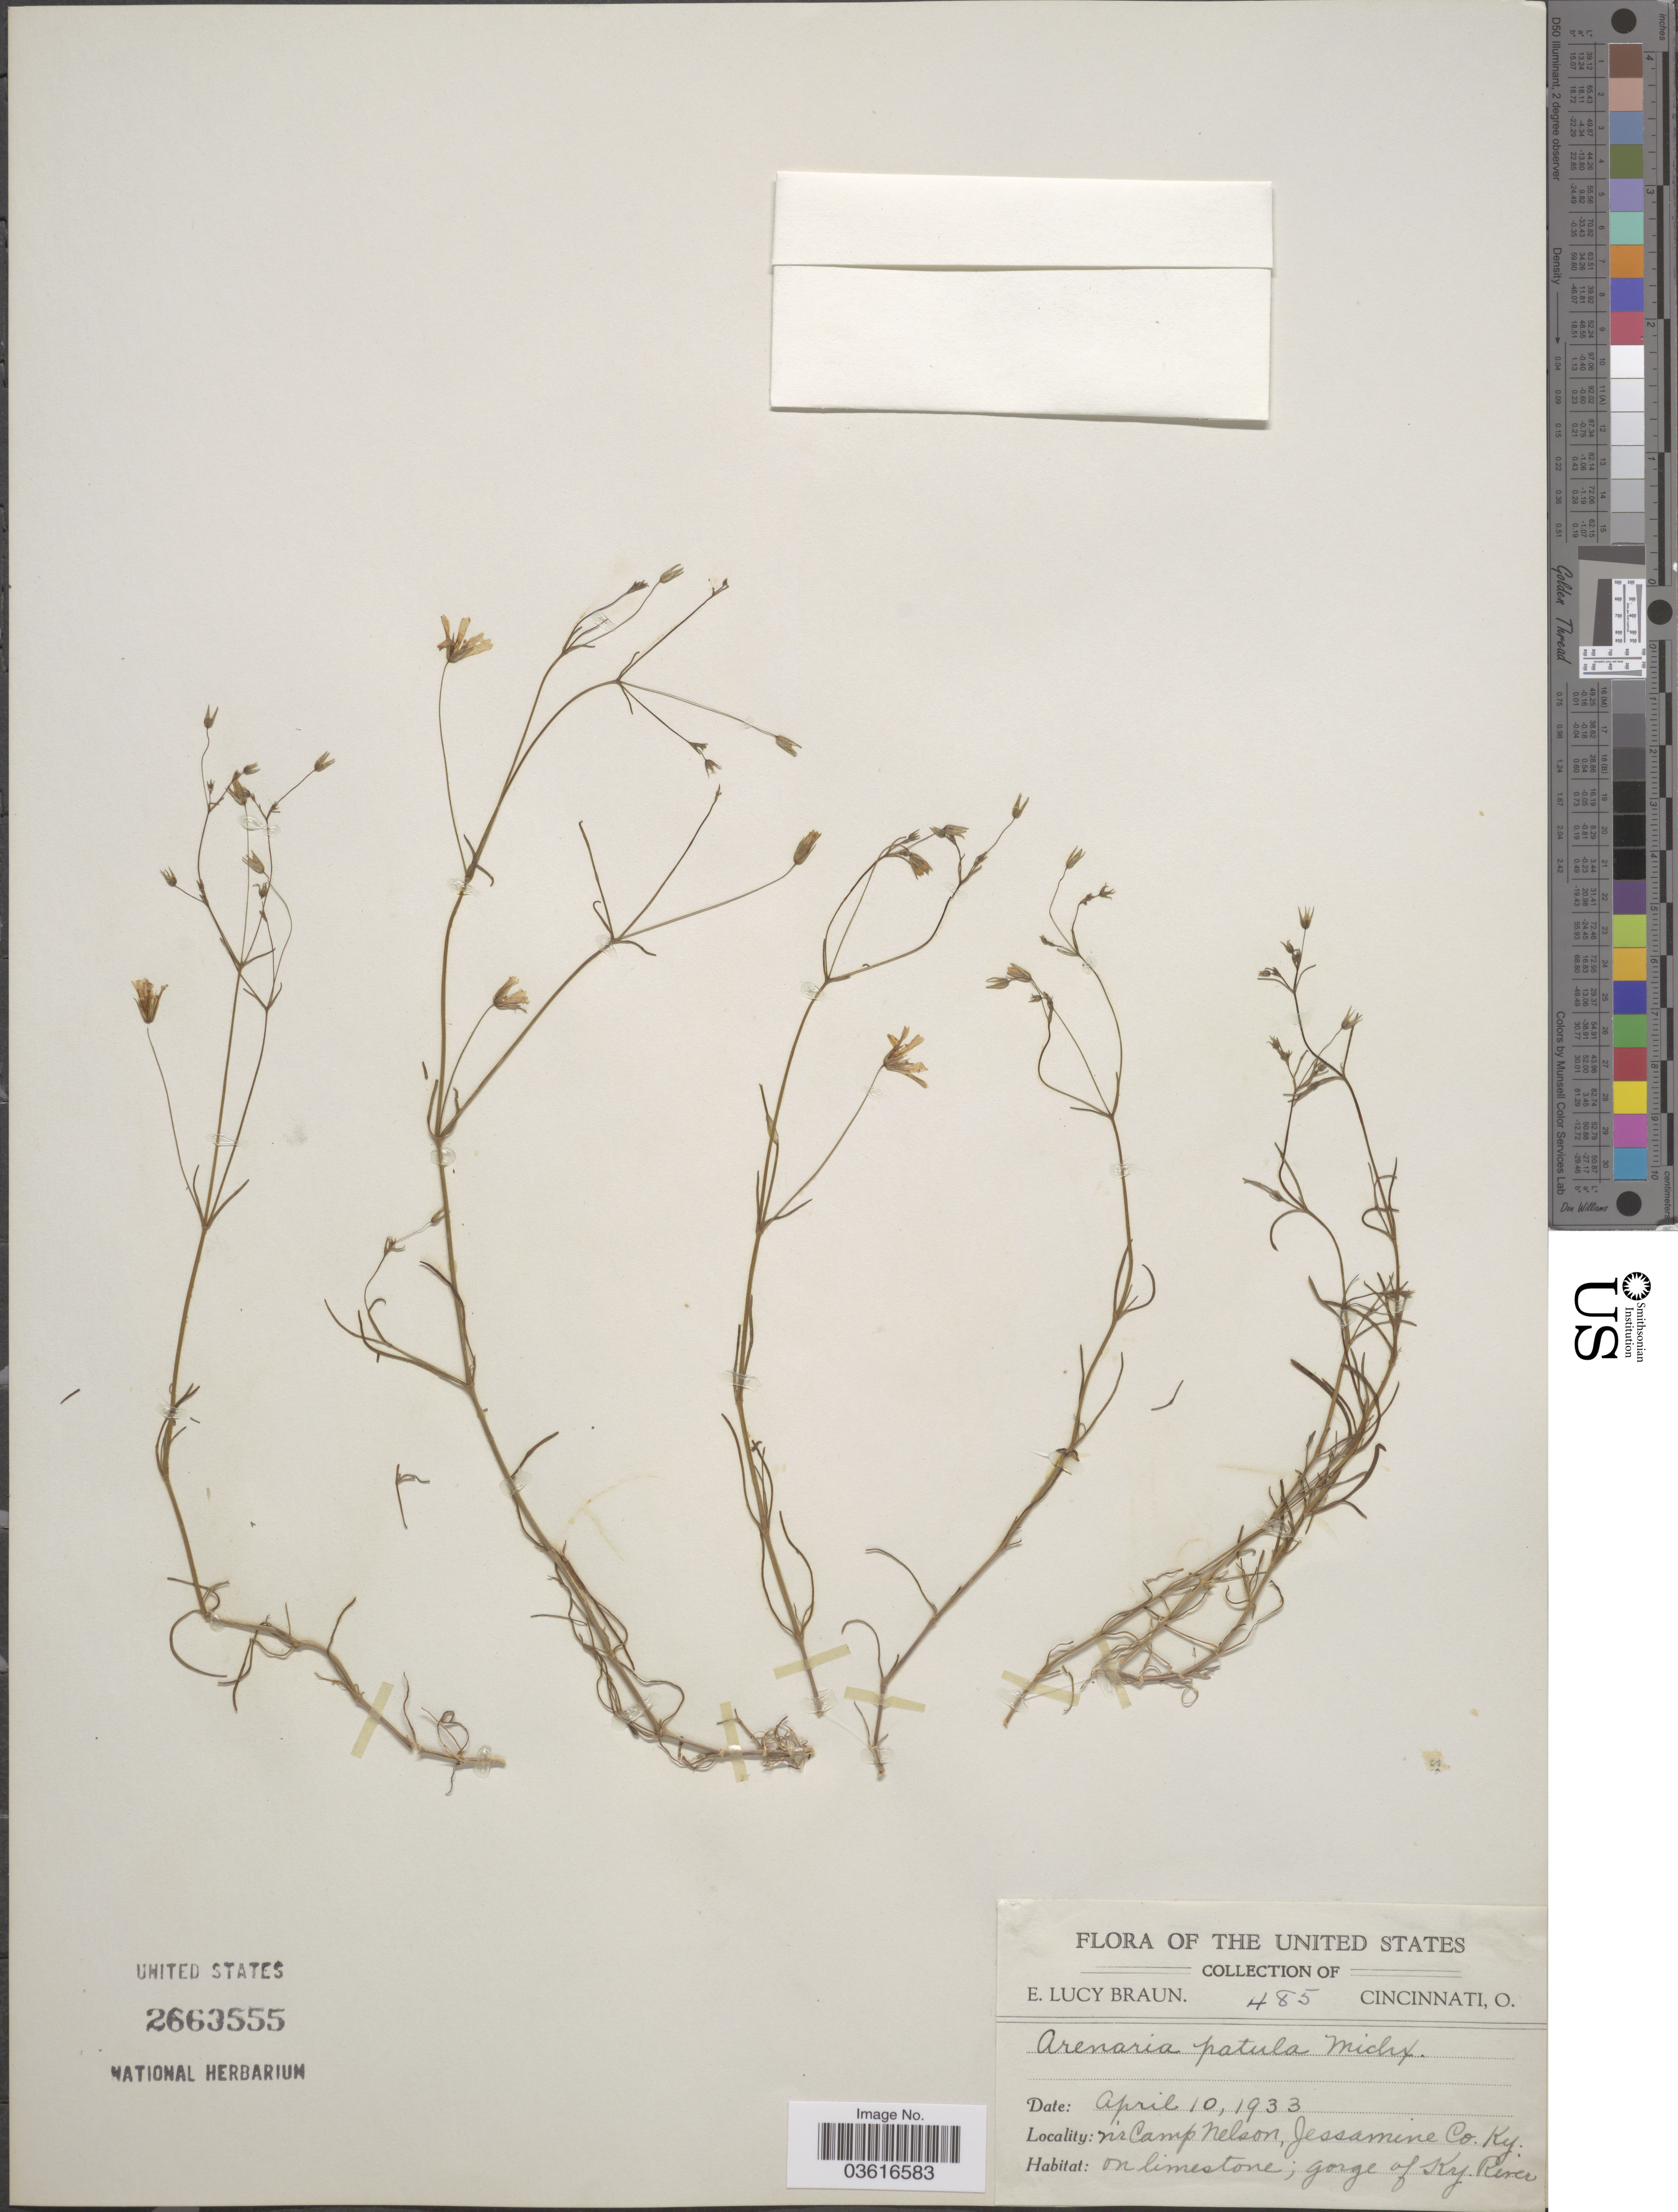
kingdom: Plantae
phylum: Tracheophyta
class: Magnoliopsida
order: Caryophyllales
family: Caryophyllaceae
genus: Minuartia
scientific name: Minuartia patula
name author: (Michx.) Mattf.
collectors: E. L. Braun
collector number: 485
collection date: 1933-04-10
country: United States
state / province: Kentucky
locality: N'r Camp Nelson, Jessamine Co. On limestone; gorge of Ky. River.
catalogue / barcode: US 2663555